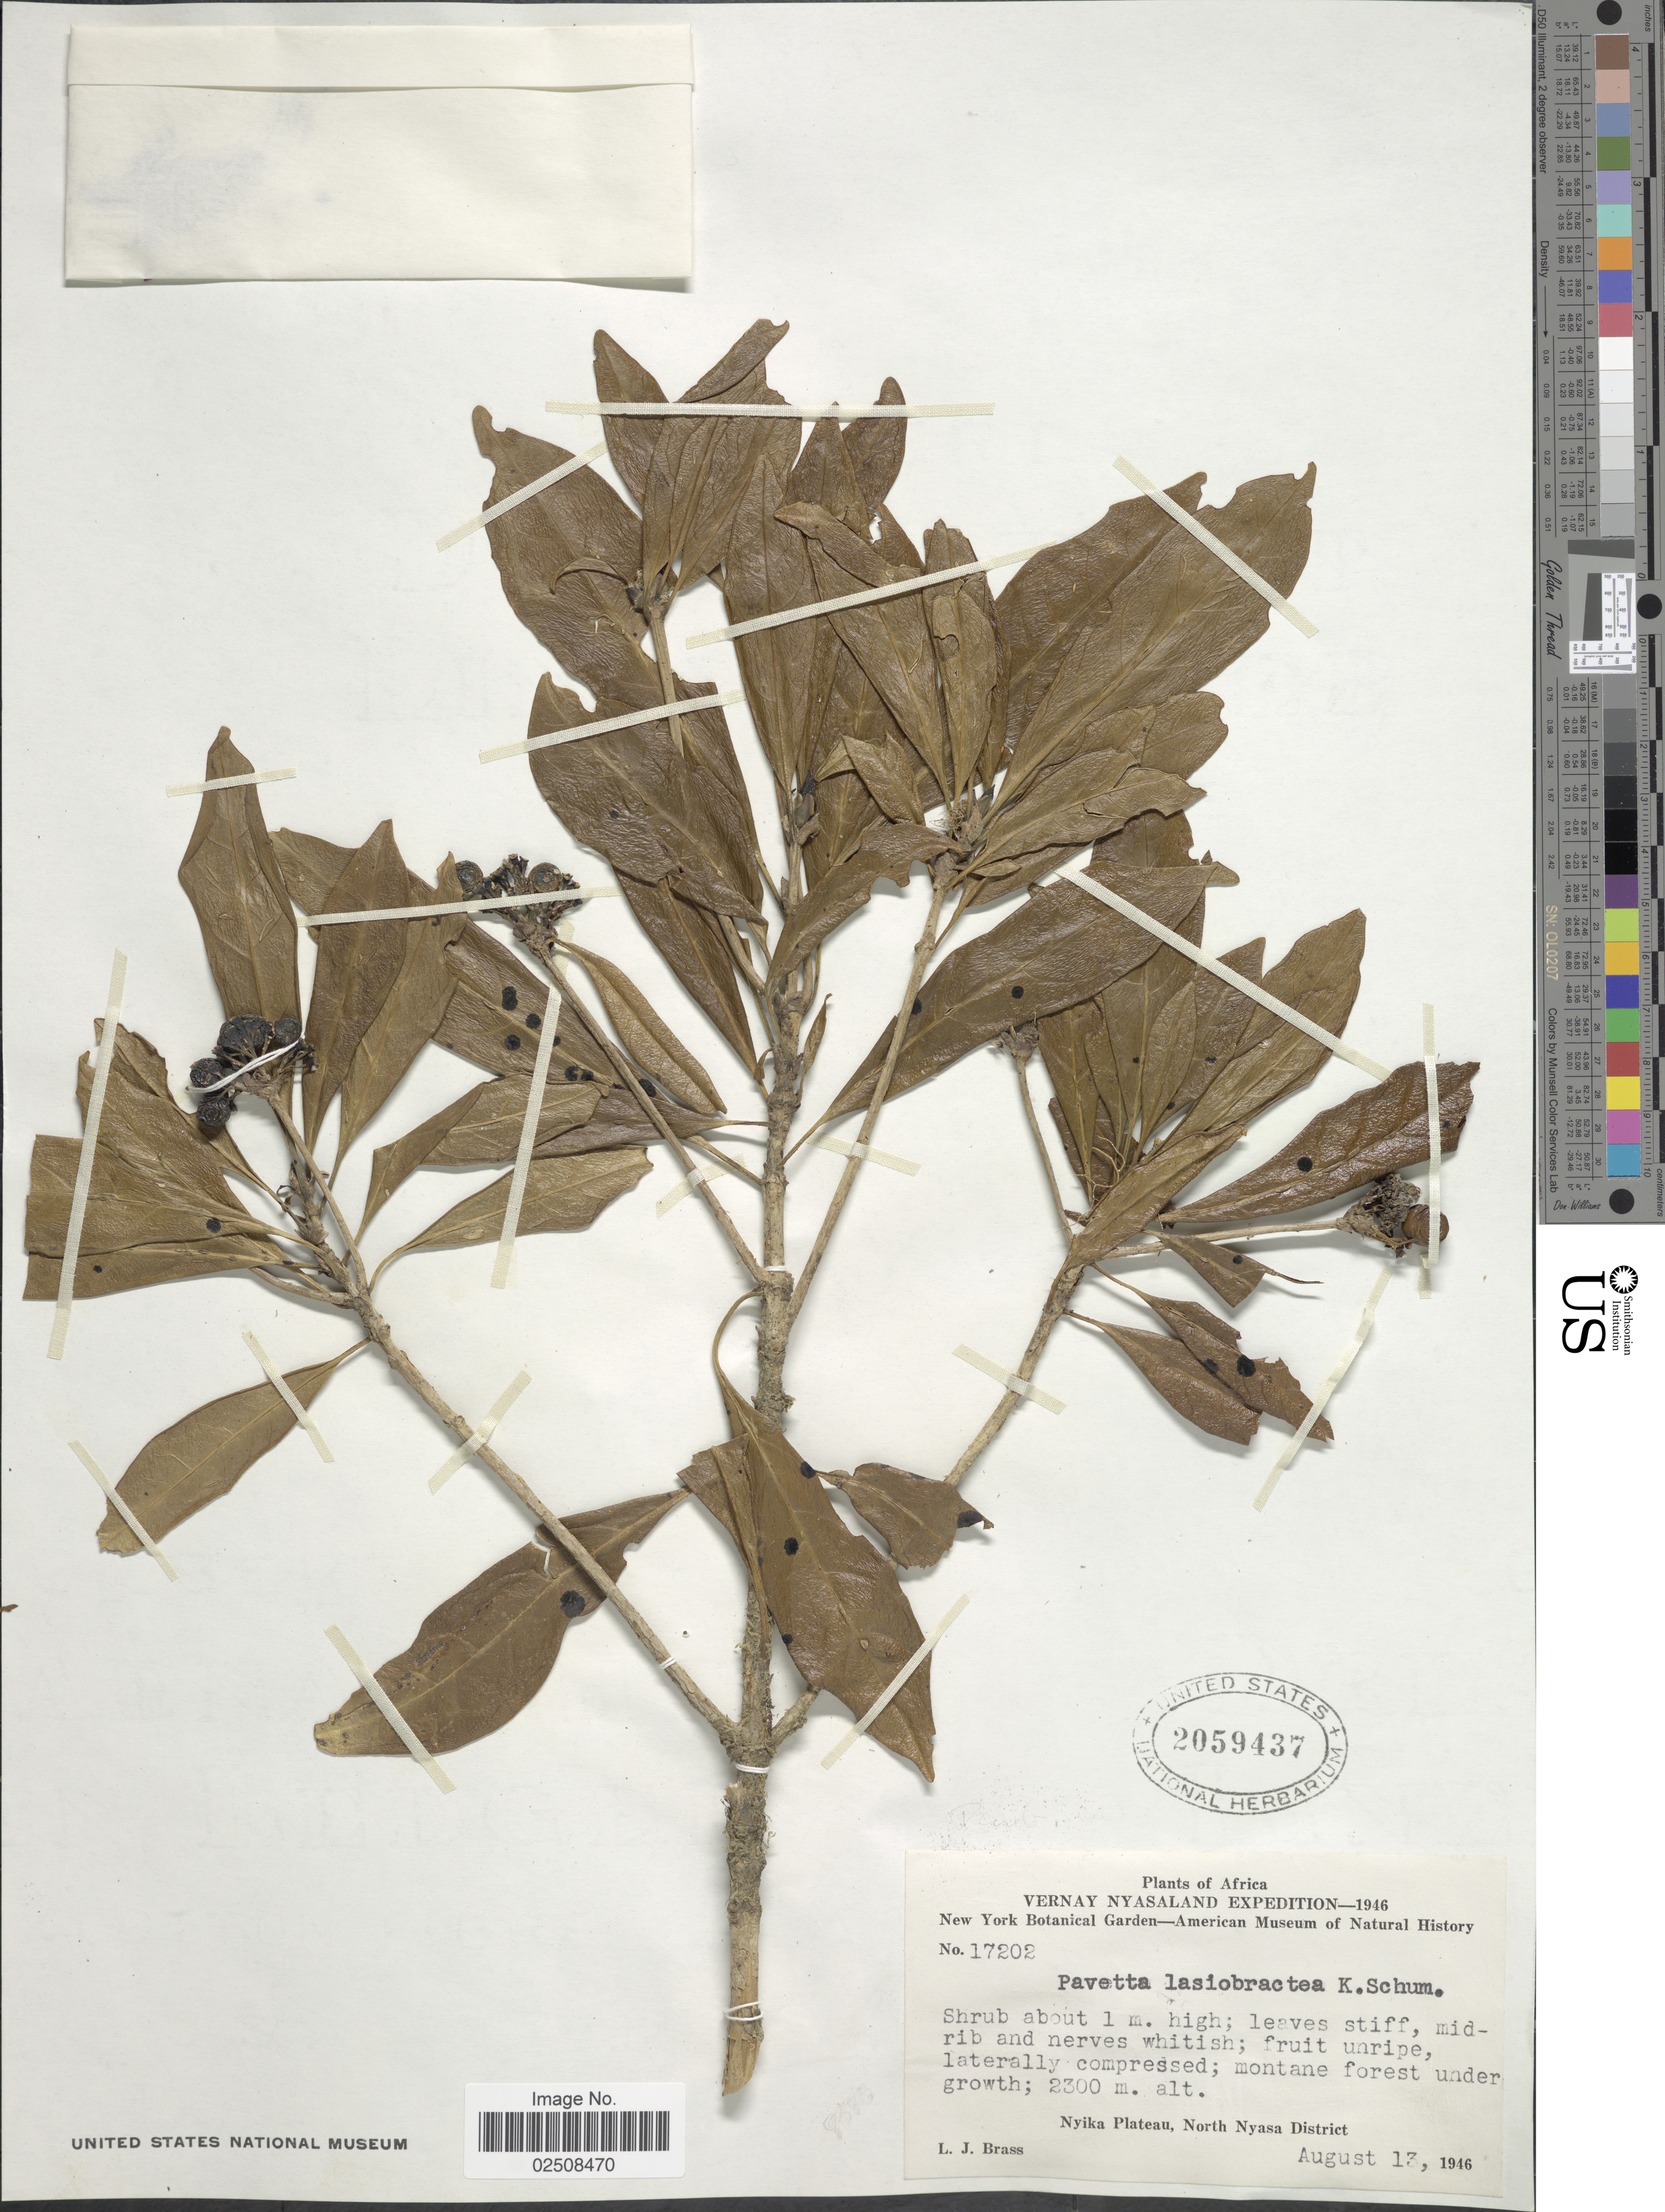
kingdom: Plantae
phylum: Tracheophyta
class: Magnoliopsida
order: Gentianales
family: Rubiaceae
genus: Pavetta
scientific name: Pavetta lasiobractea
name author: K. Schum.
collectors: L. J. Brass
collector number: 17202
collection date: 1946-08-13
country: Malawi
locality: Vernay Nyasaland. Nyika Plateau, North Nyasa District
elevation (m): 2300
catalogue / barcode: US 2059437